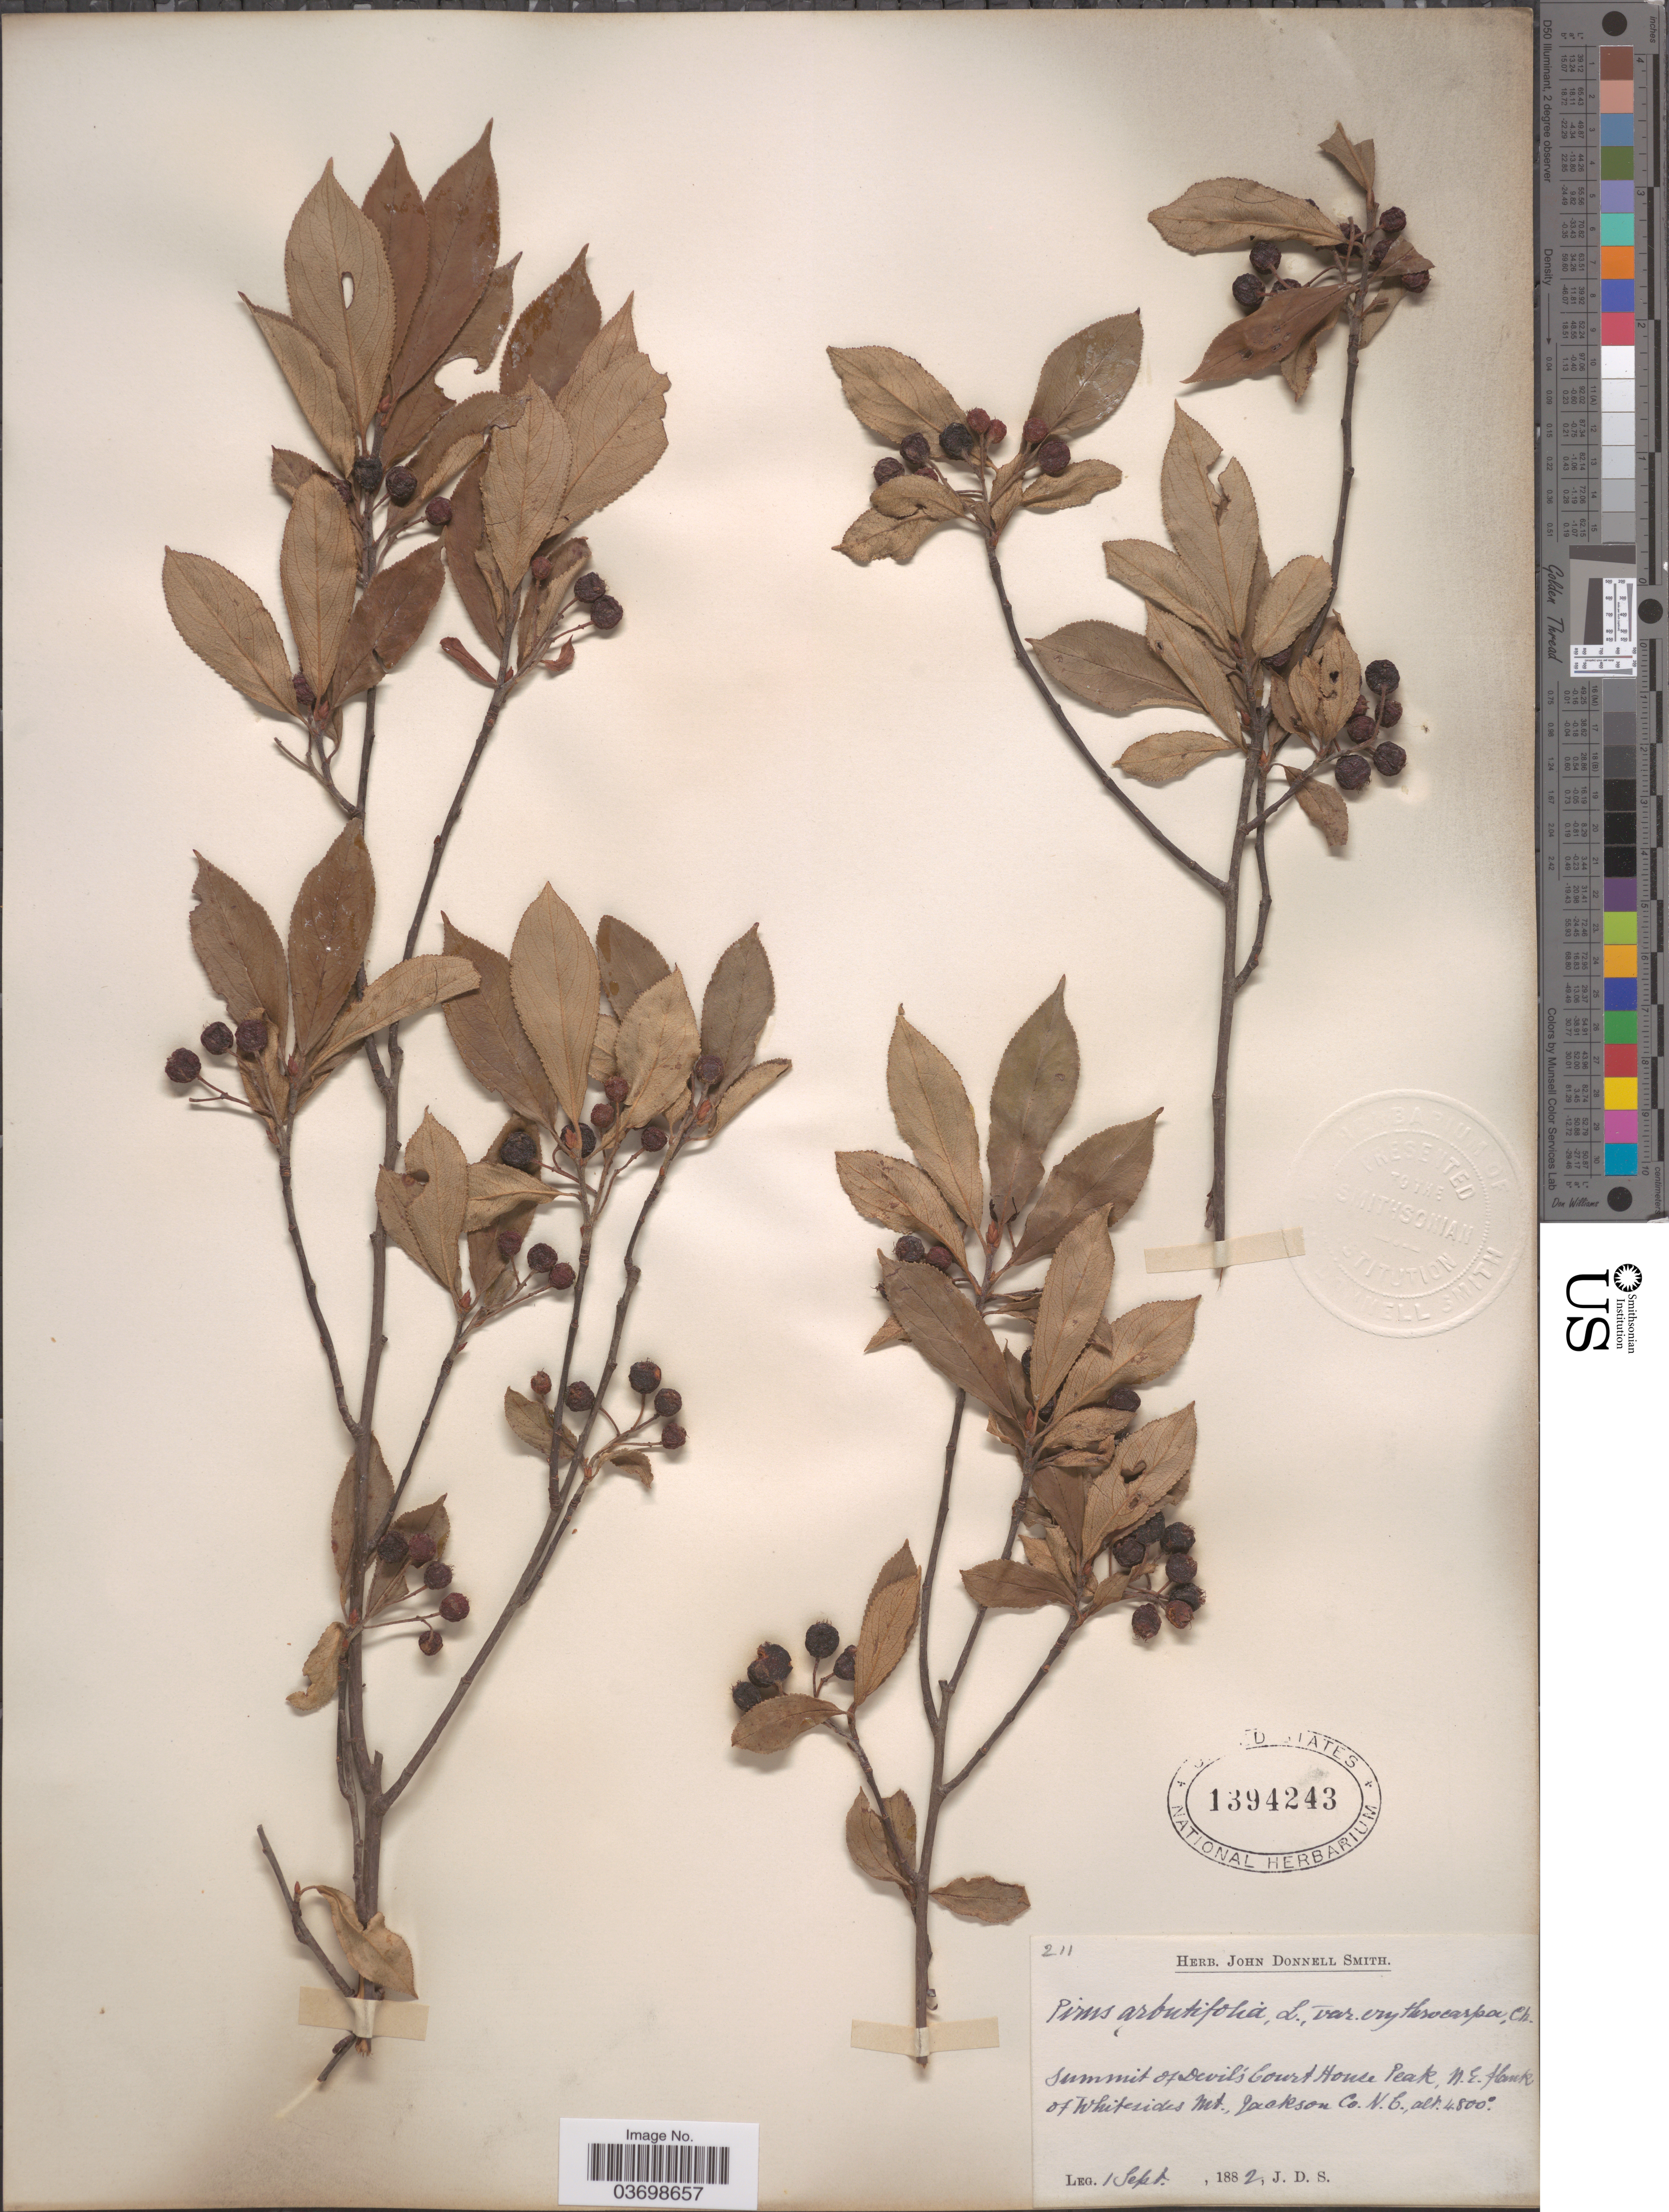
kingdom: Plantae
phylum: Tracheophyta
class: Magnoliopsida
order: Rosales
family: Rosaceae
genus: Aronia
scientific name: Aronia x prunifolia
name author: (Marshall) Rehder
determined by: Strong, M. T., (US), Smithsonian Institution - National Museum of Natural History (UNITED STATES)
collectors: J. Donnell Smith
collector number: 211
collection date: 1882-09-01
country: United States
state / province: North Carolina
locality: Summit of Devil's Court House Peak, N. E. flank of Whitesides Mt., Jackson Co.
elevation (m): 1463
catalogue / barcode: US 1394243